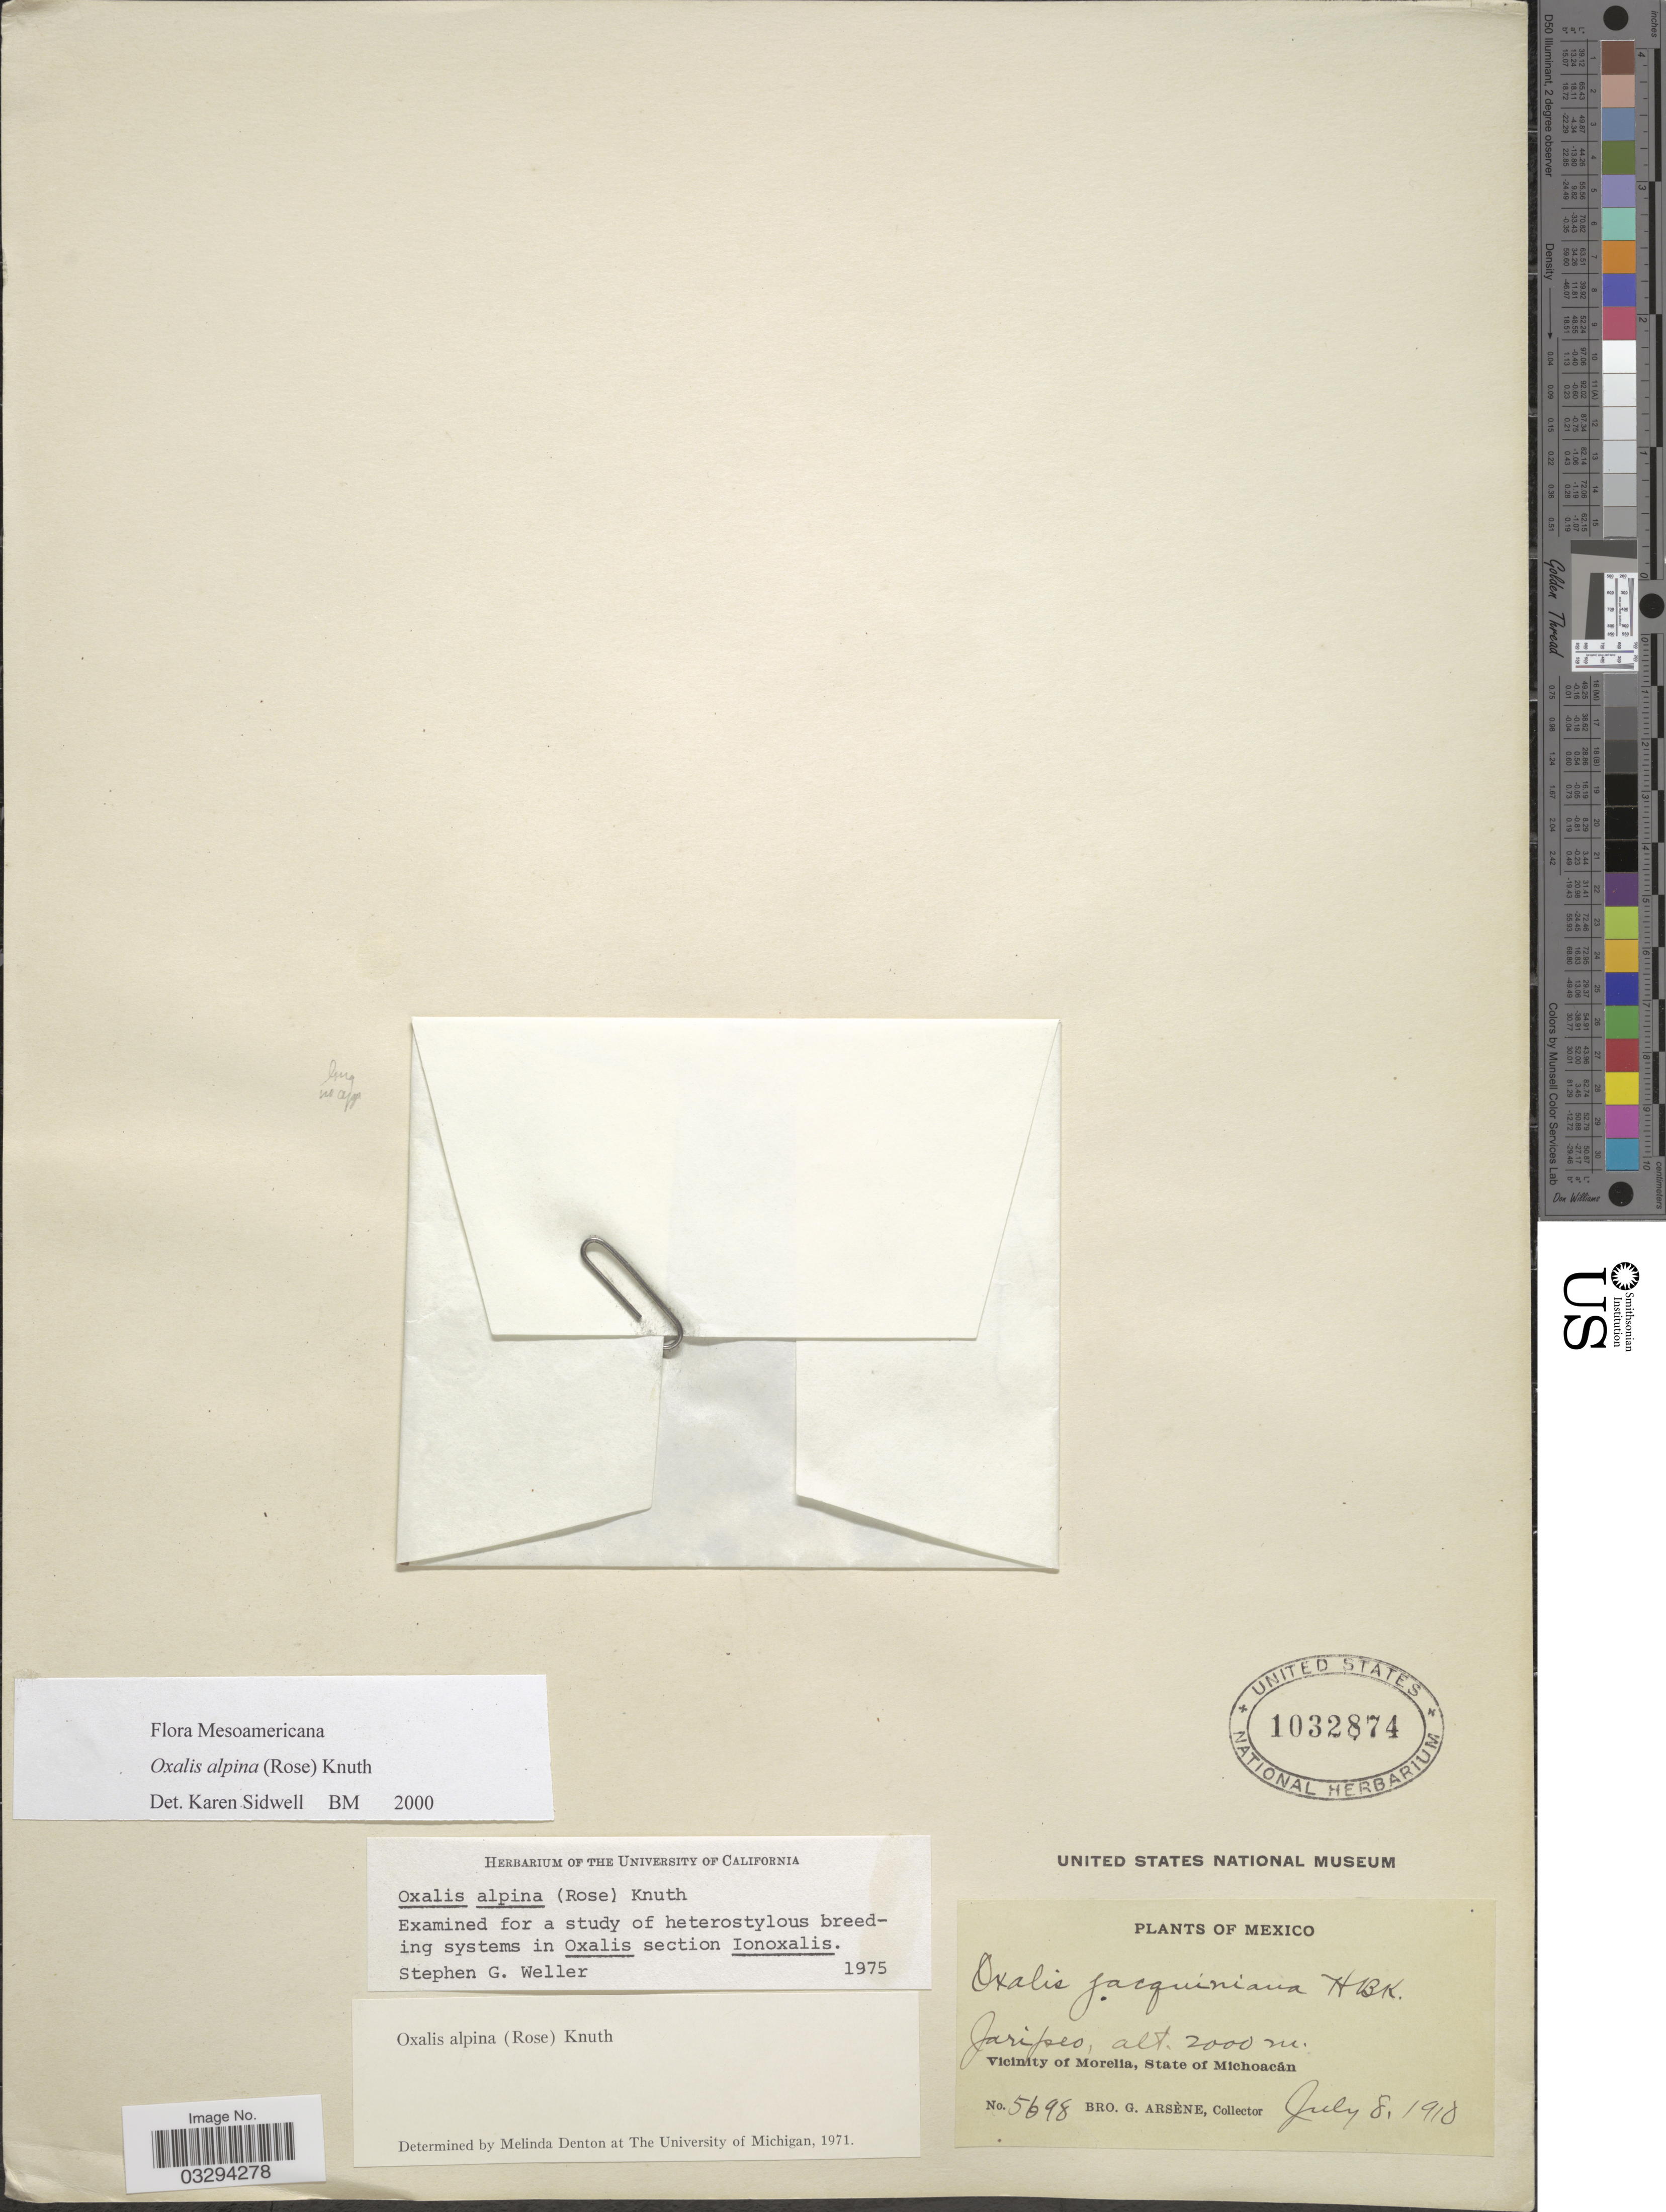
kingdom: Plantae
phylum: Tracheophyta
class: Magnoliopsida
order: Oxalidales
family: Oxalidaceae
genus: Oxalis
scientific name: Oxalis alpina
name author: (Rose) R. Knuth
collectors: Bro. G. Arsène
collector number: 5698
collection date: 1910-07-08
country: Mexico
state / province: Michoacán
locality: Jaripeo. Vicinity of Morelia.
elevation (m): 2000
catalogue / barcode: US 1032874